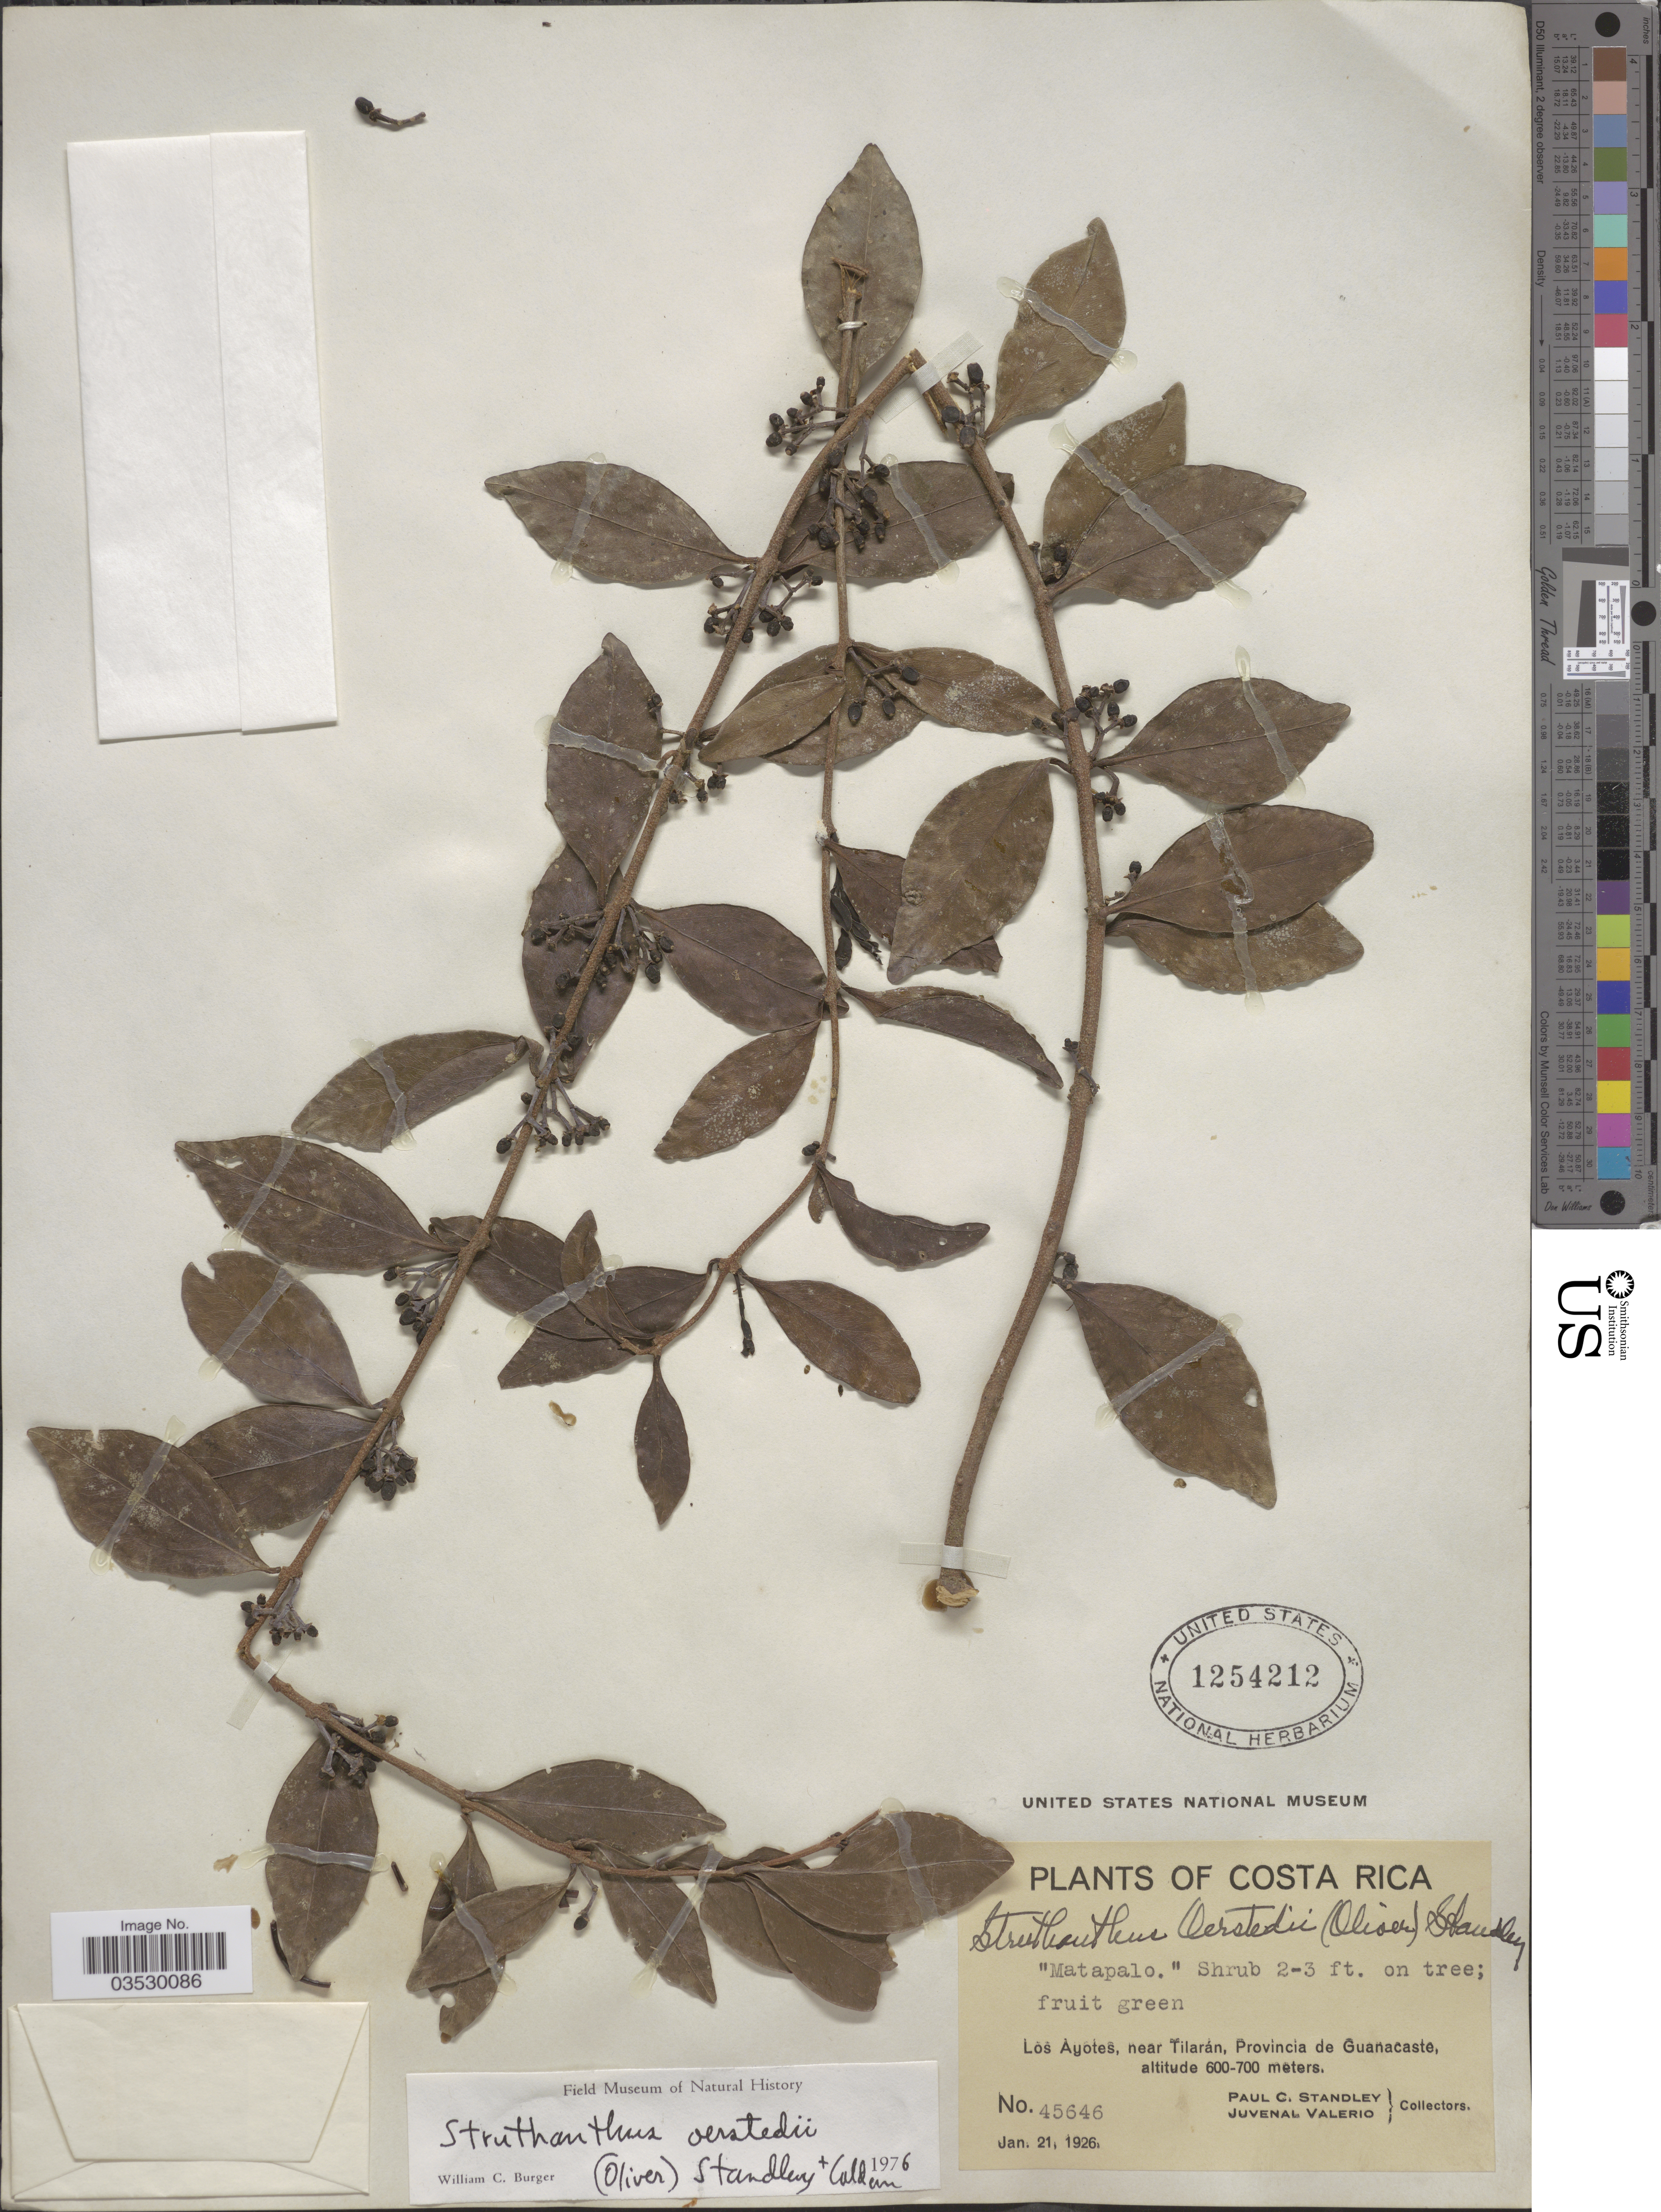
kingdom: Plantae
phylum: Tracheophyta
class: Magnoliopsida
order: Santalales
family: Loranthaceae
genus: Struthanthus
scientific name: Struthanthus oerstedii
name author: Standl.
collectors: P. C. Standley & J. Valerio R.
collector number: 45646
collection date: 1926-01-21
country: Costa Rica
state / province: Guanacaste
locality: Los Ayotes, near Tilarán.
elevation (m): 600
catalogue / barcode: US 1254212